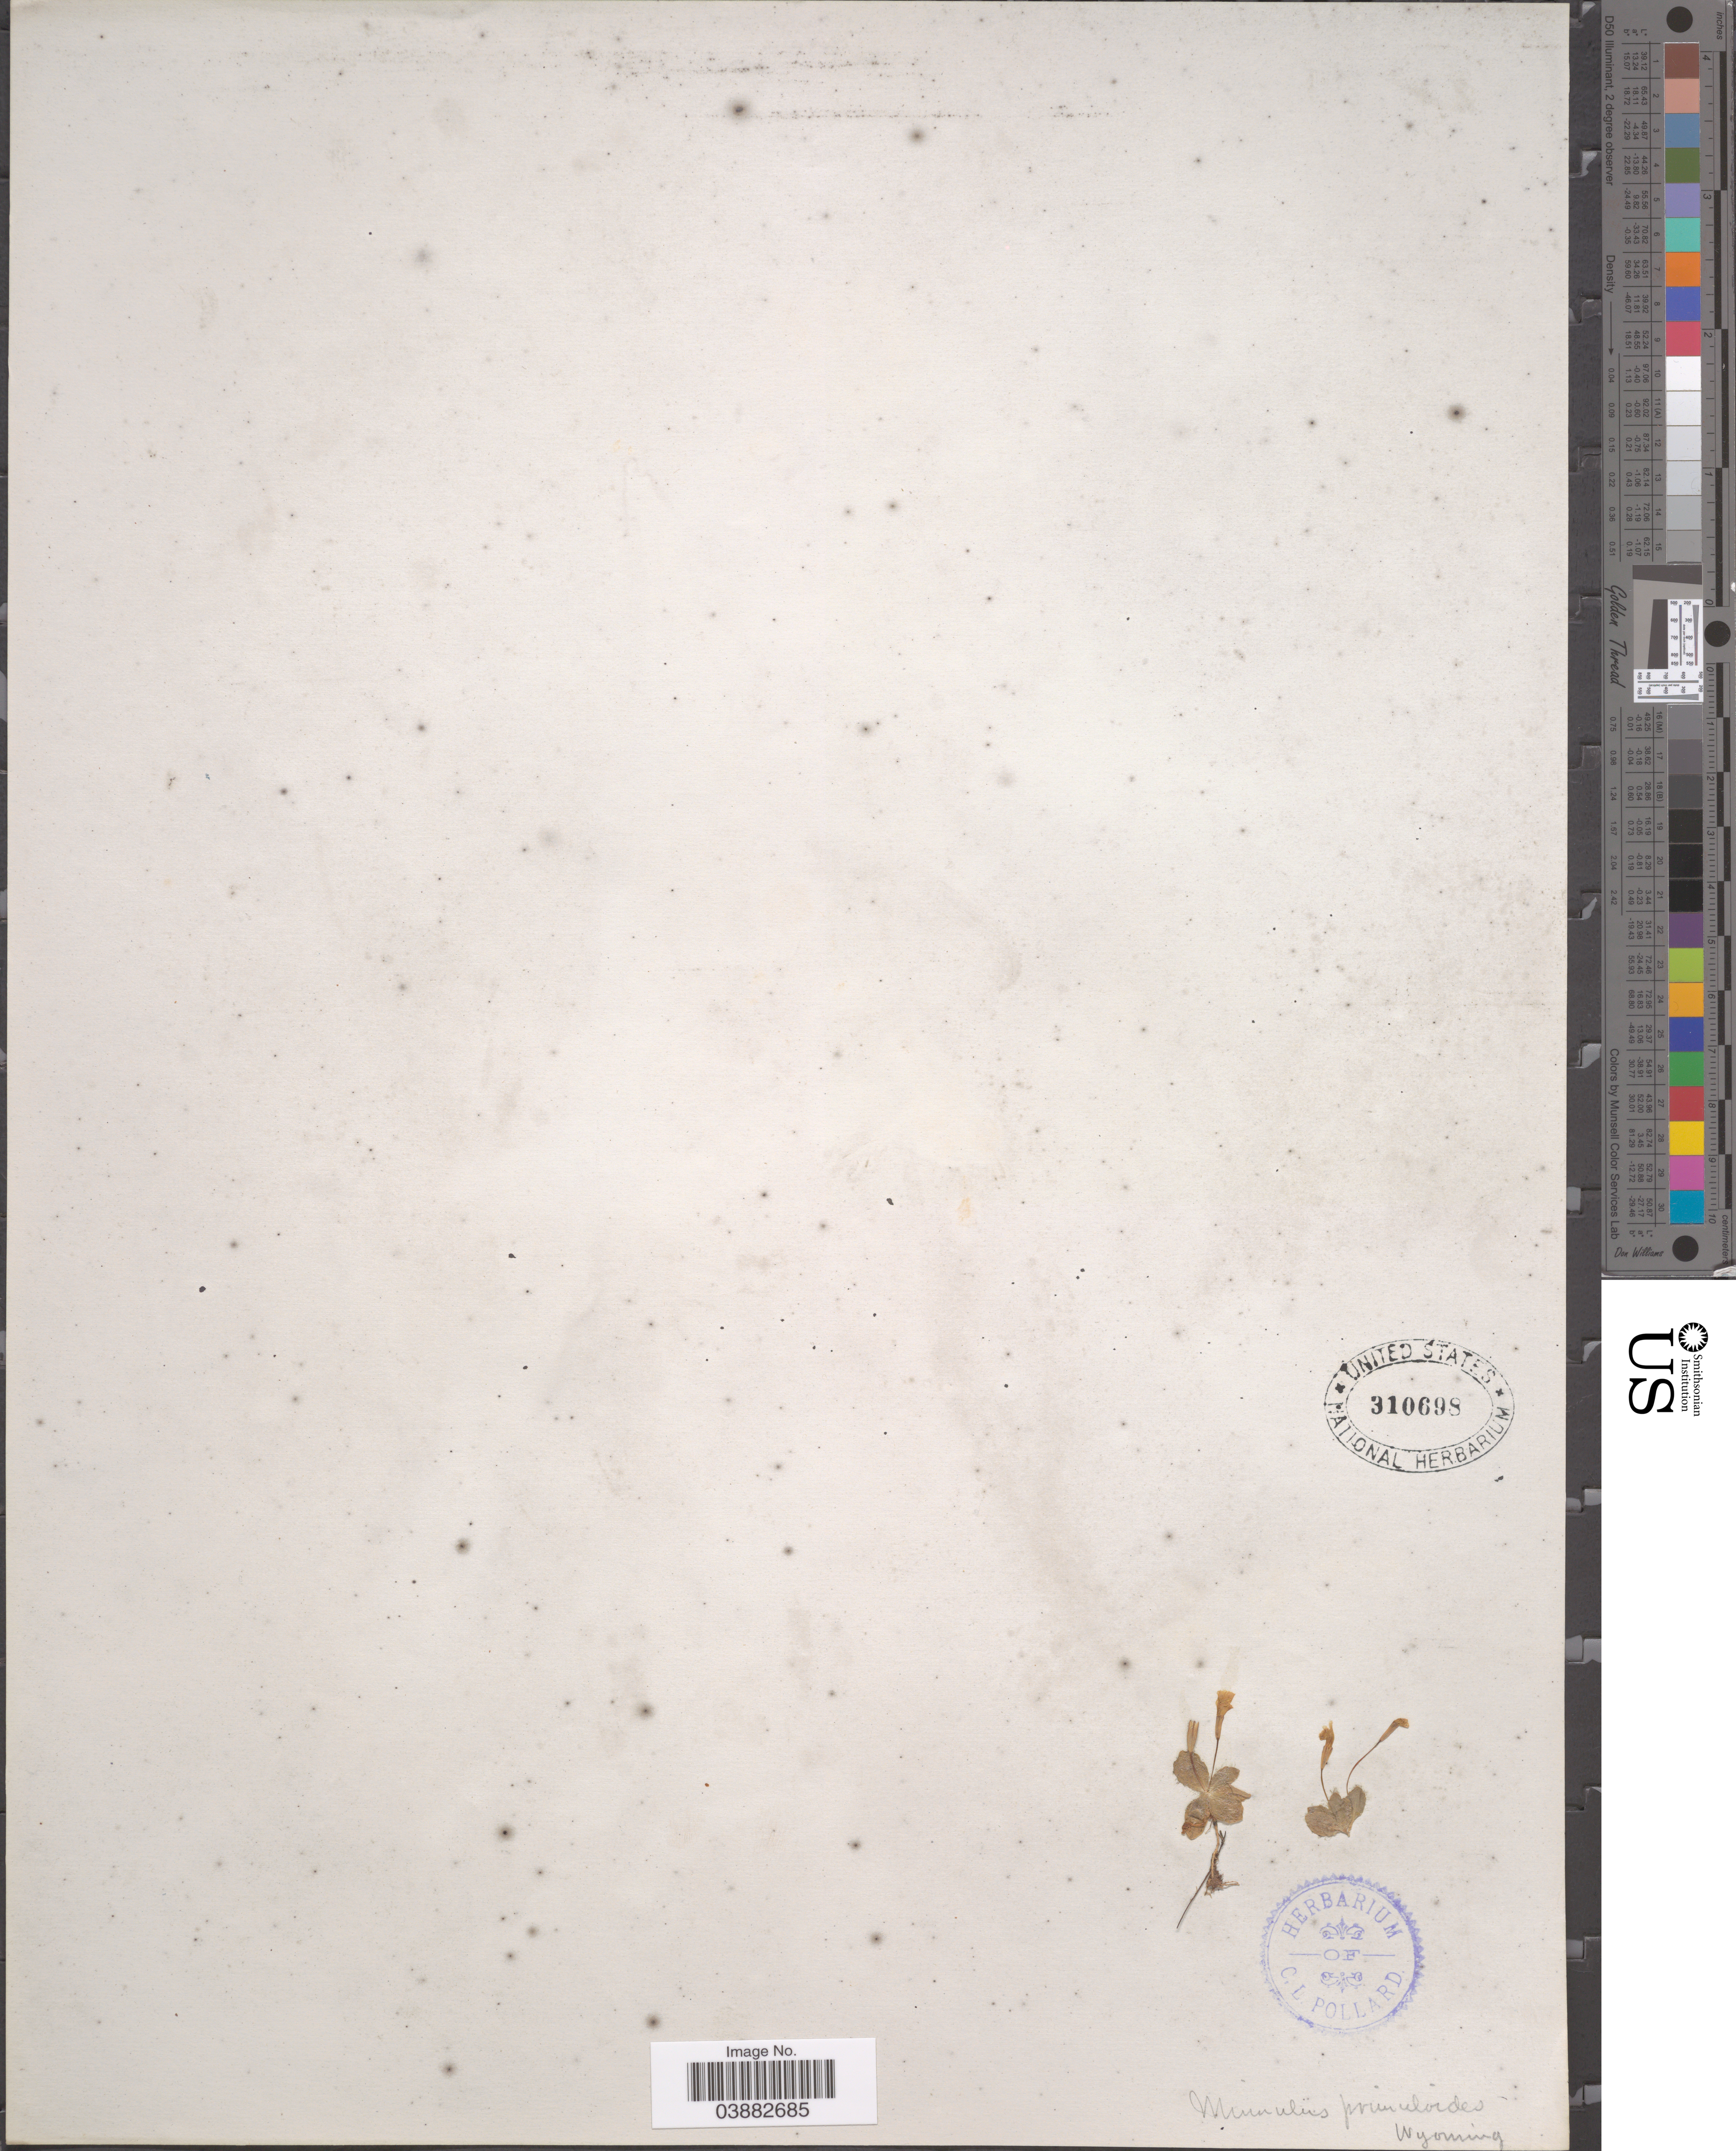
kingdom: Plantae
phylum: Tracheophyta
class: Magnoliopsida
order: Lamiales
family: Phrymaceae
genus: Mimulus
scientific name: Mimulus primuloides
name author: Benth.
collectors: ex herb. C.L. Pollard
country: United States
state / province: Wyoming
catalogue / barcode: US 310698